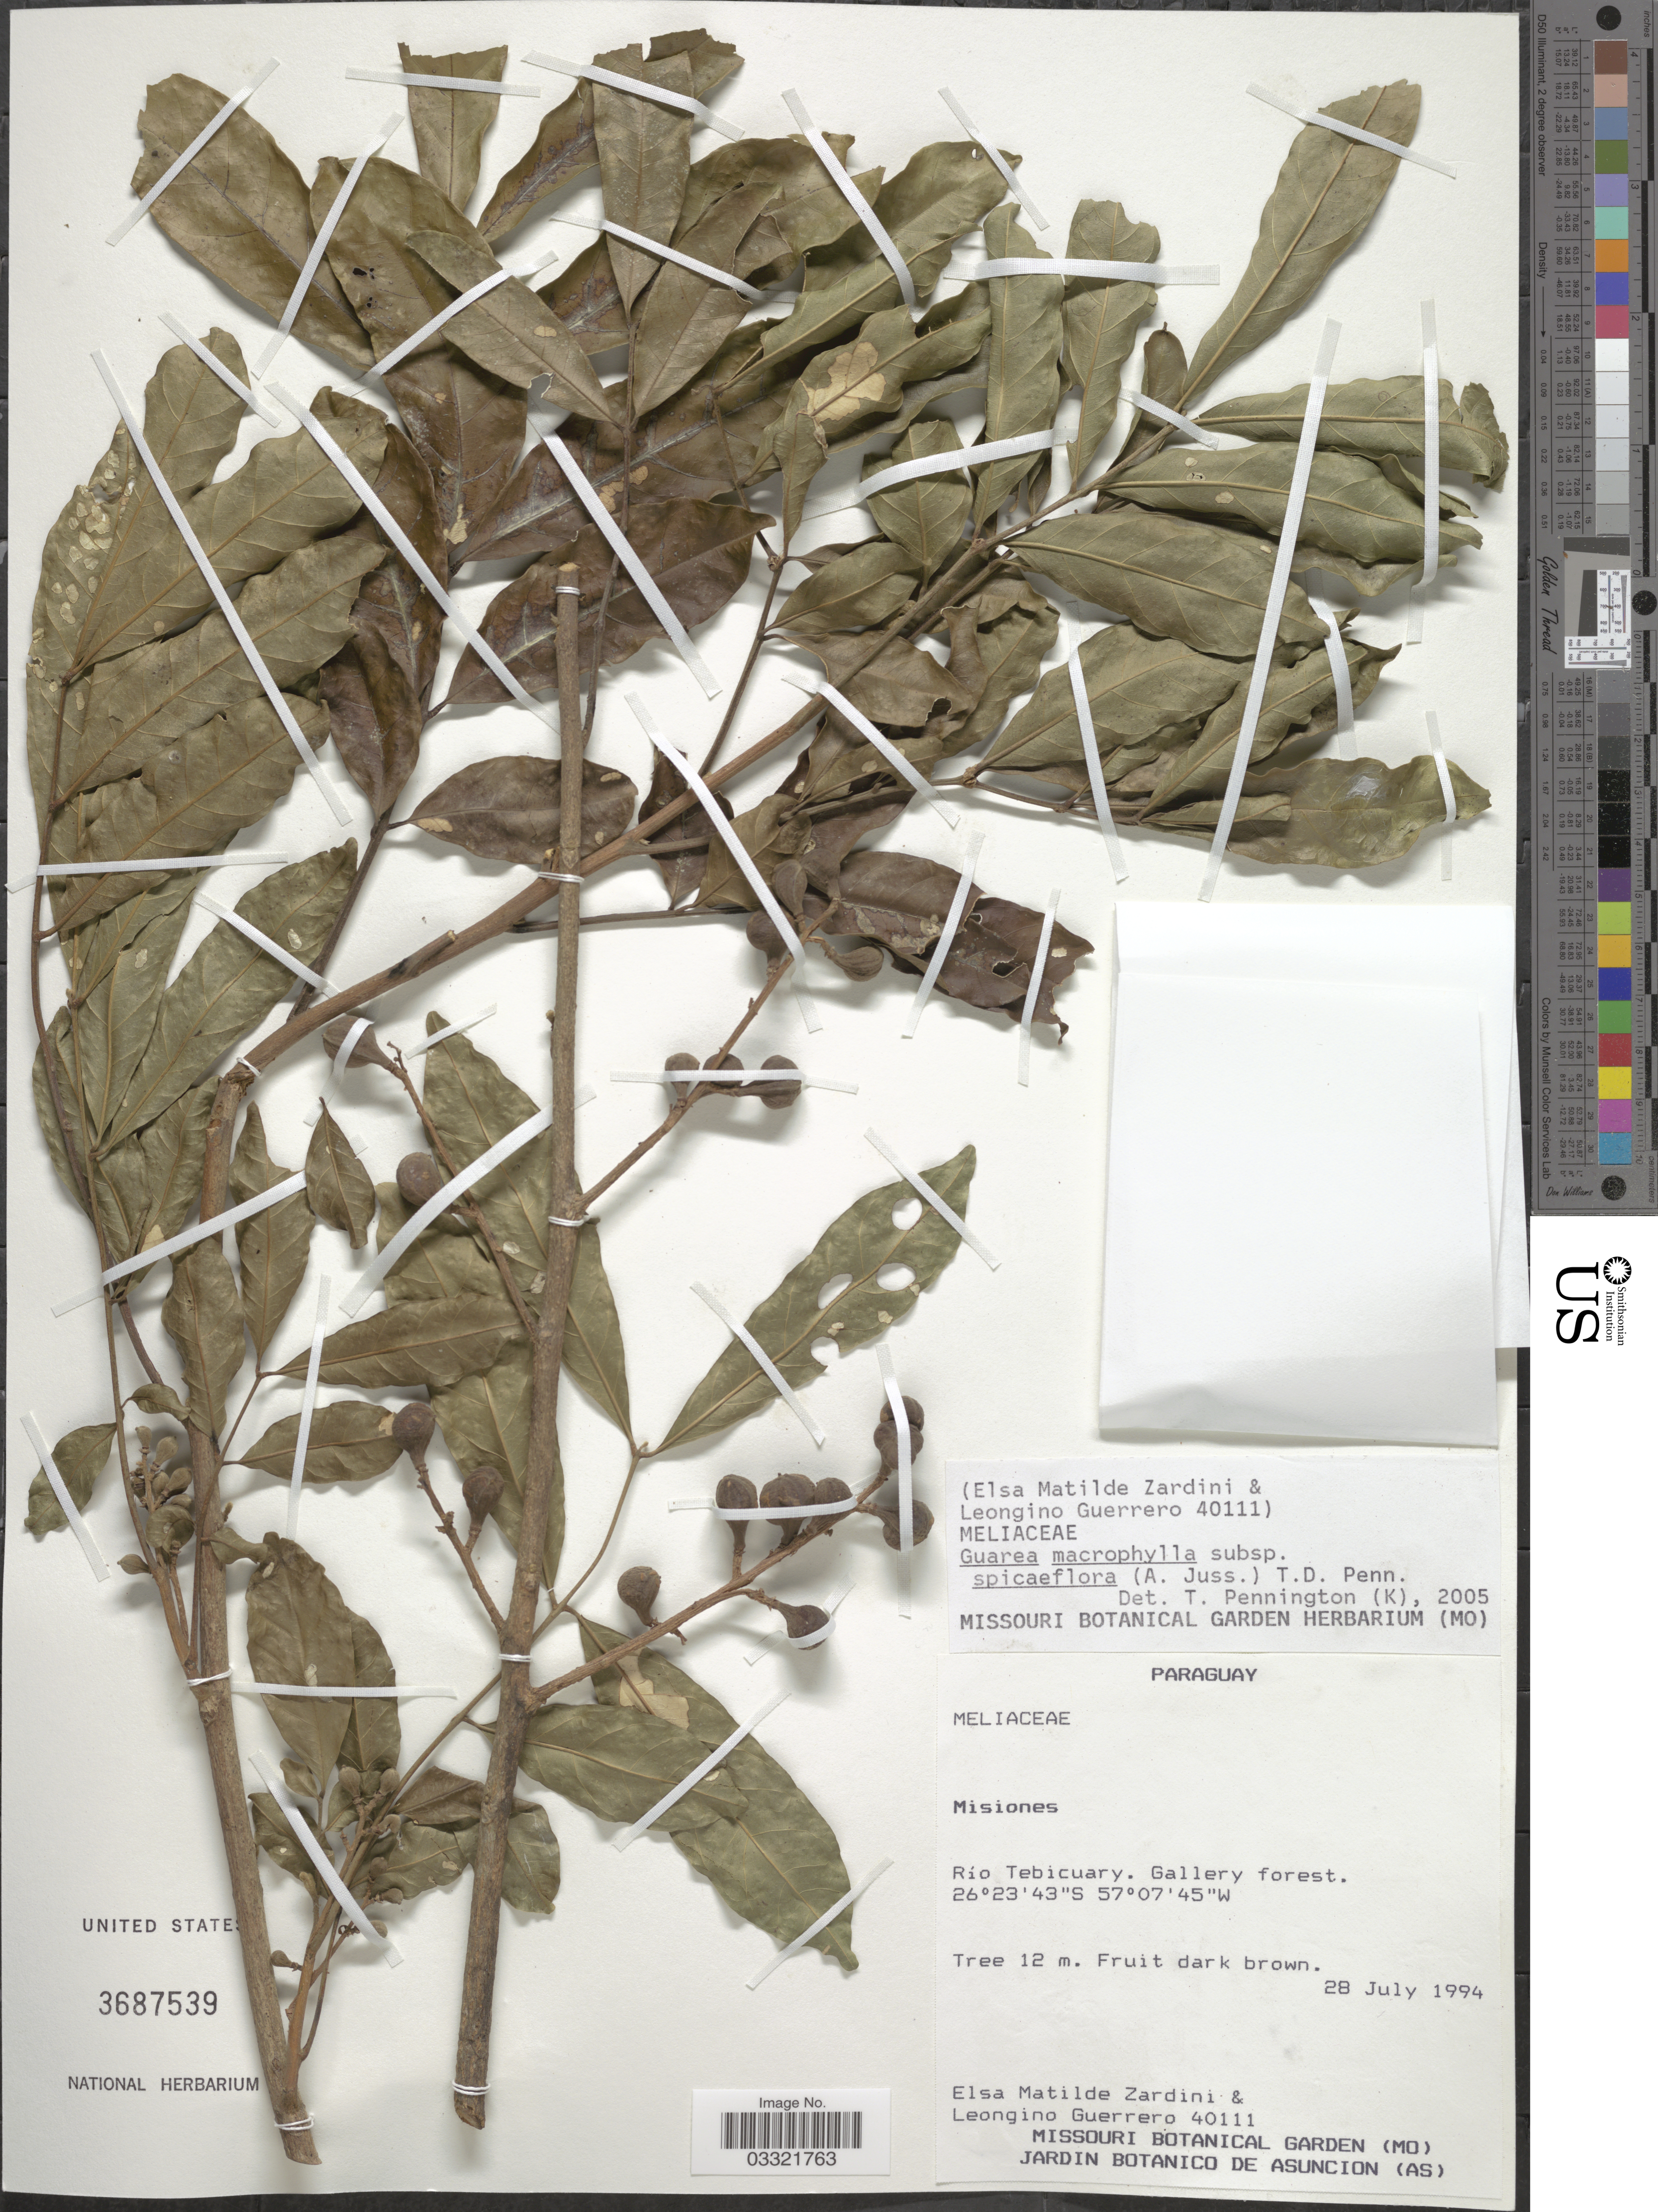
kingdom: Plantae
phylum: Tracheophyta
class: Magnoliopsida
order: Sapindales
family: Meliaceae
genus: Guarea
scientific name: Guarea macrophylla subsp. spiciflora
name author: (A. Juss.) T.D. Penn.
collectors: E. M. Zardini & L. Guerrero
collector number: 40111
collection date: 1994-07-28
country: Paraguay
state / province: Misiones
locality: Río Tebicuary.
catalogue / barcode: US 3687539